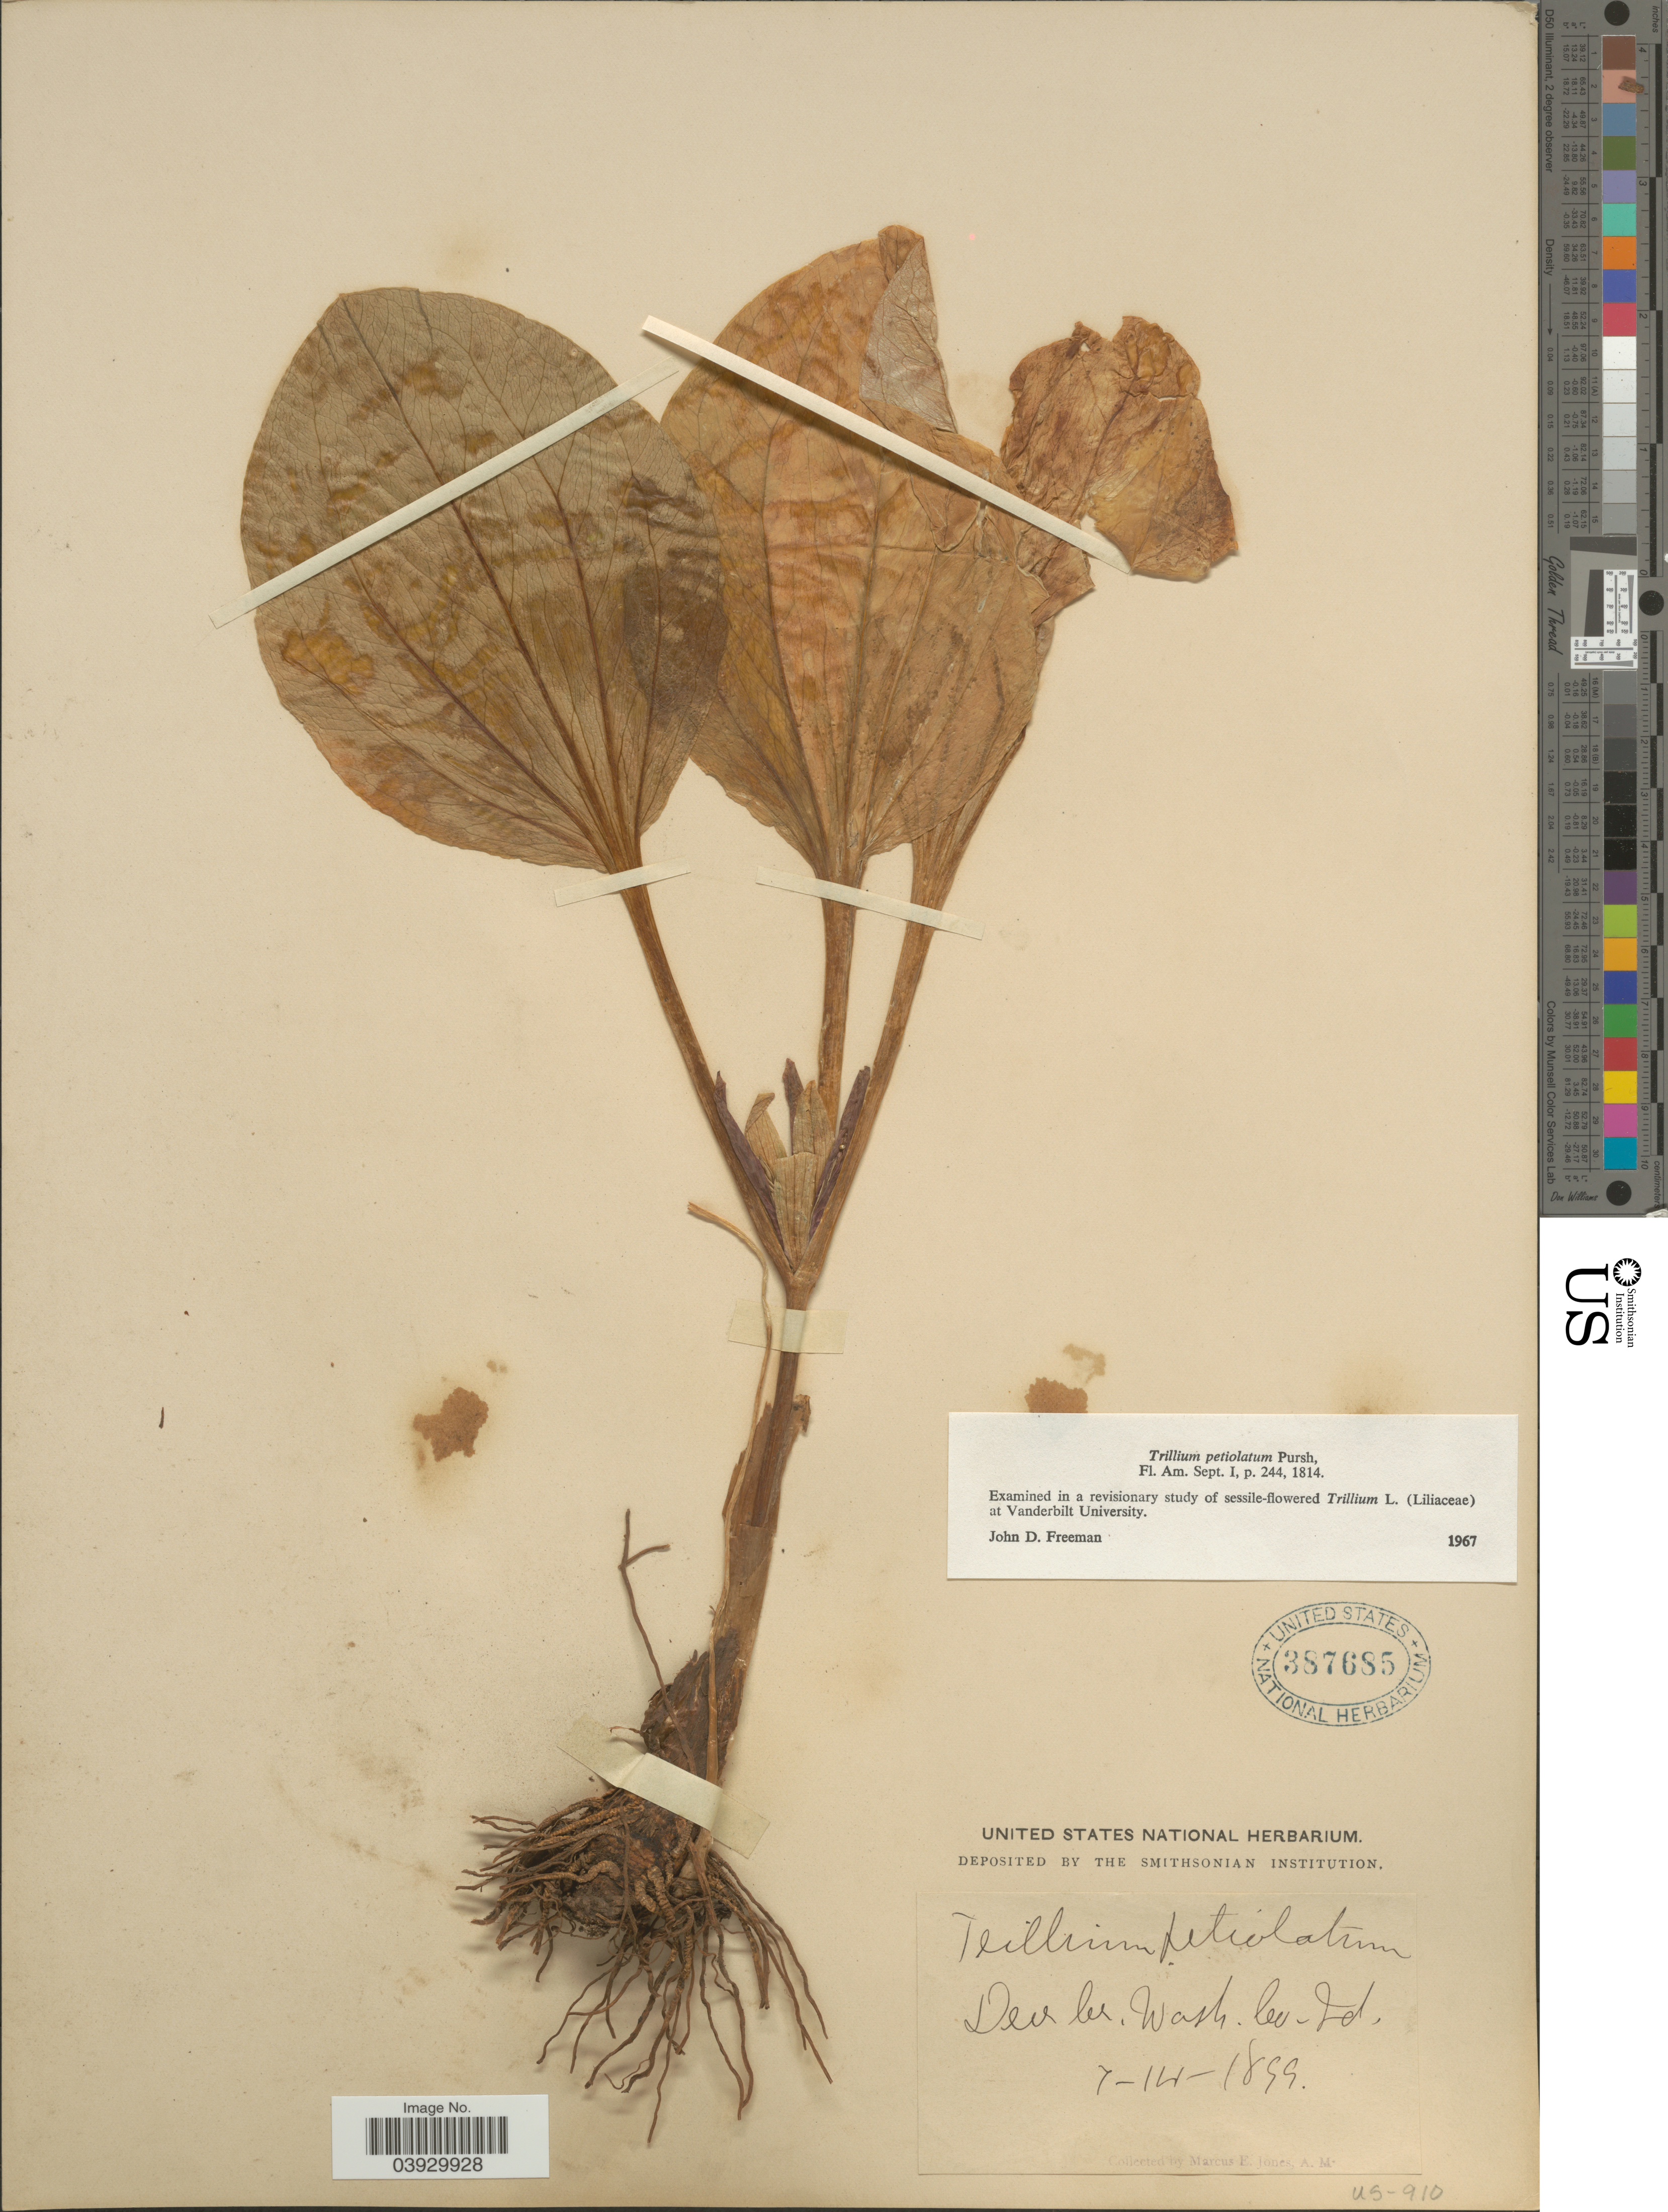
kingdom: Plantae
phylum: Tracheophyta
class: Liliopsida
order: Liliales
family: Melanthiaceae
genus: Trillium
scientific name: Trillium petiolatum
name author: Pursh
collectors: M. E. Jones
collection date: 1899-07-14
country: United States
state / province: Idaho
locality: Deer Cr. Wash. Co.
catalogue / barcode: US 387685